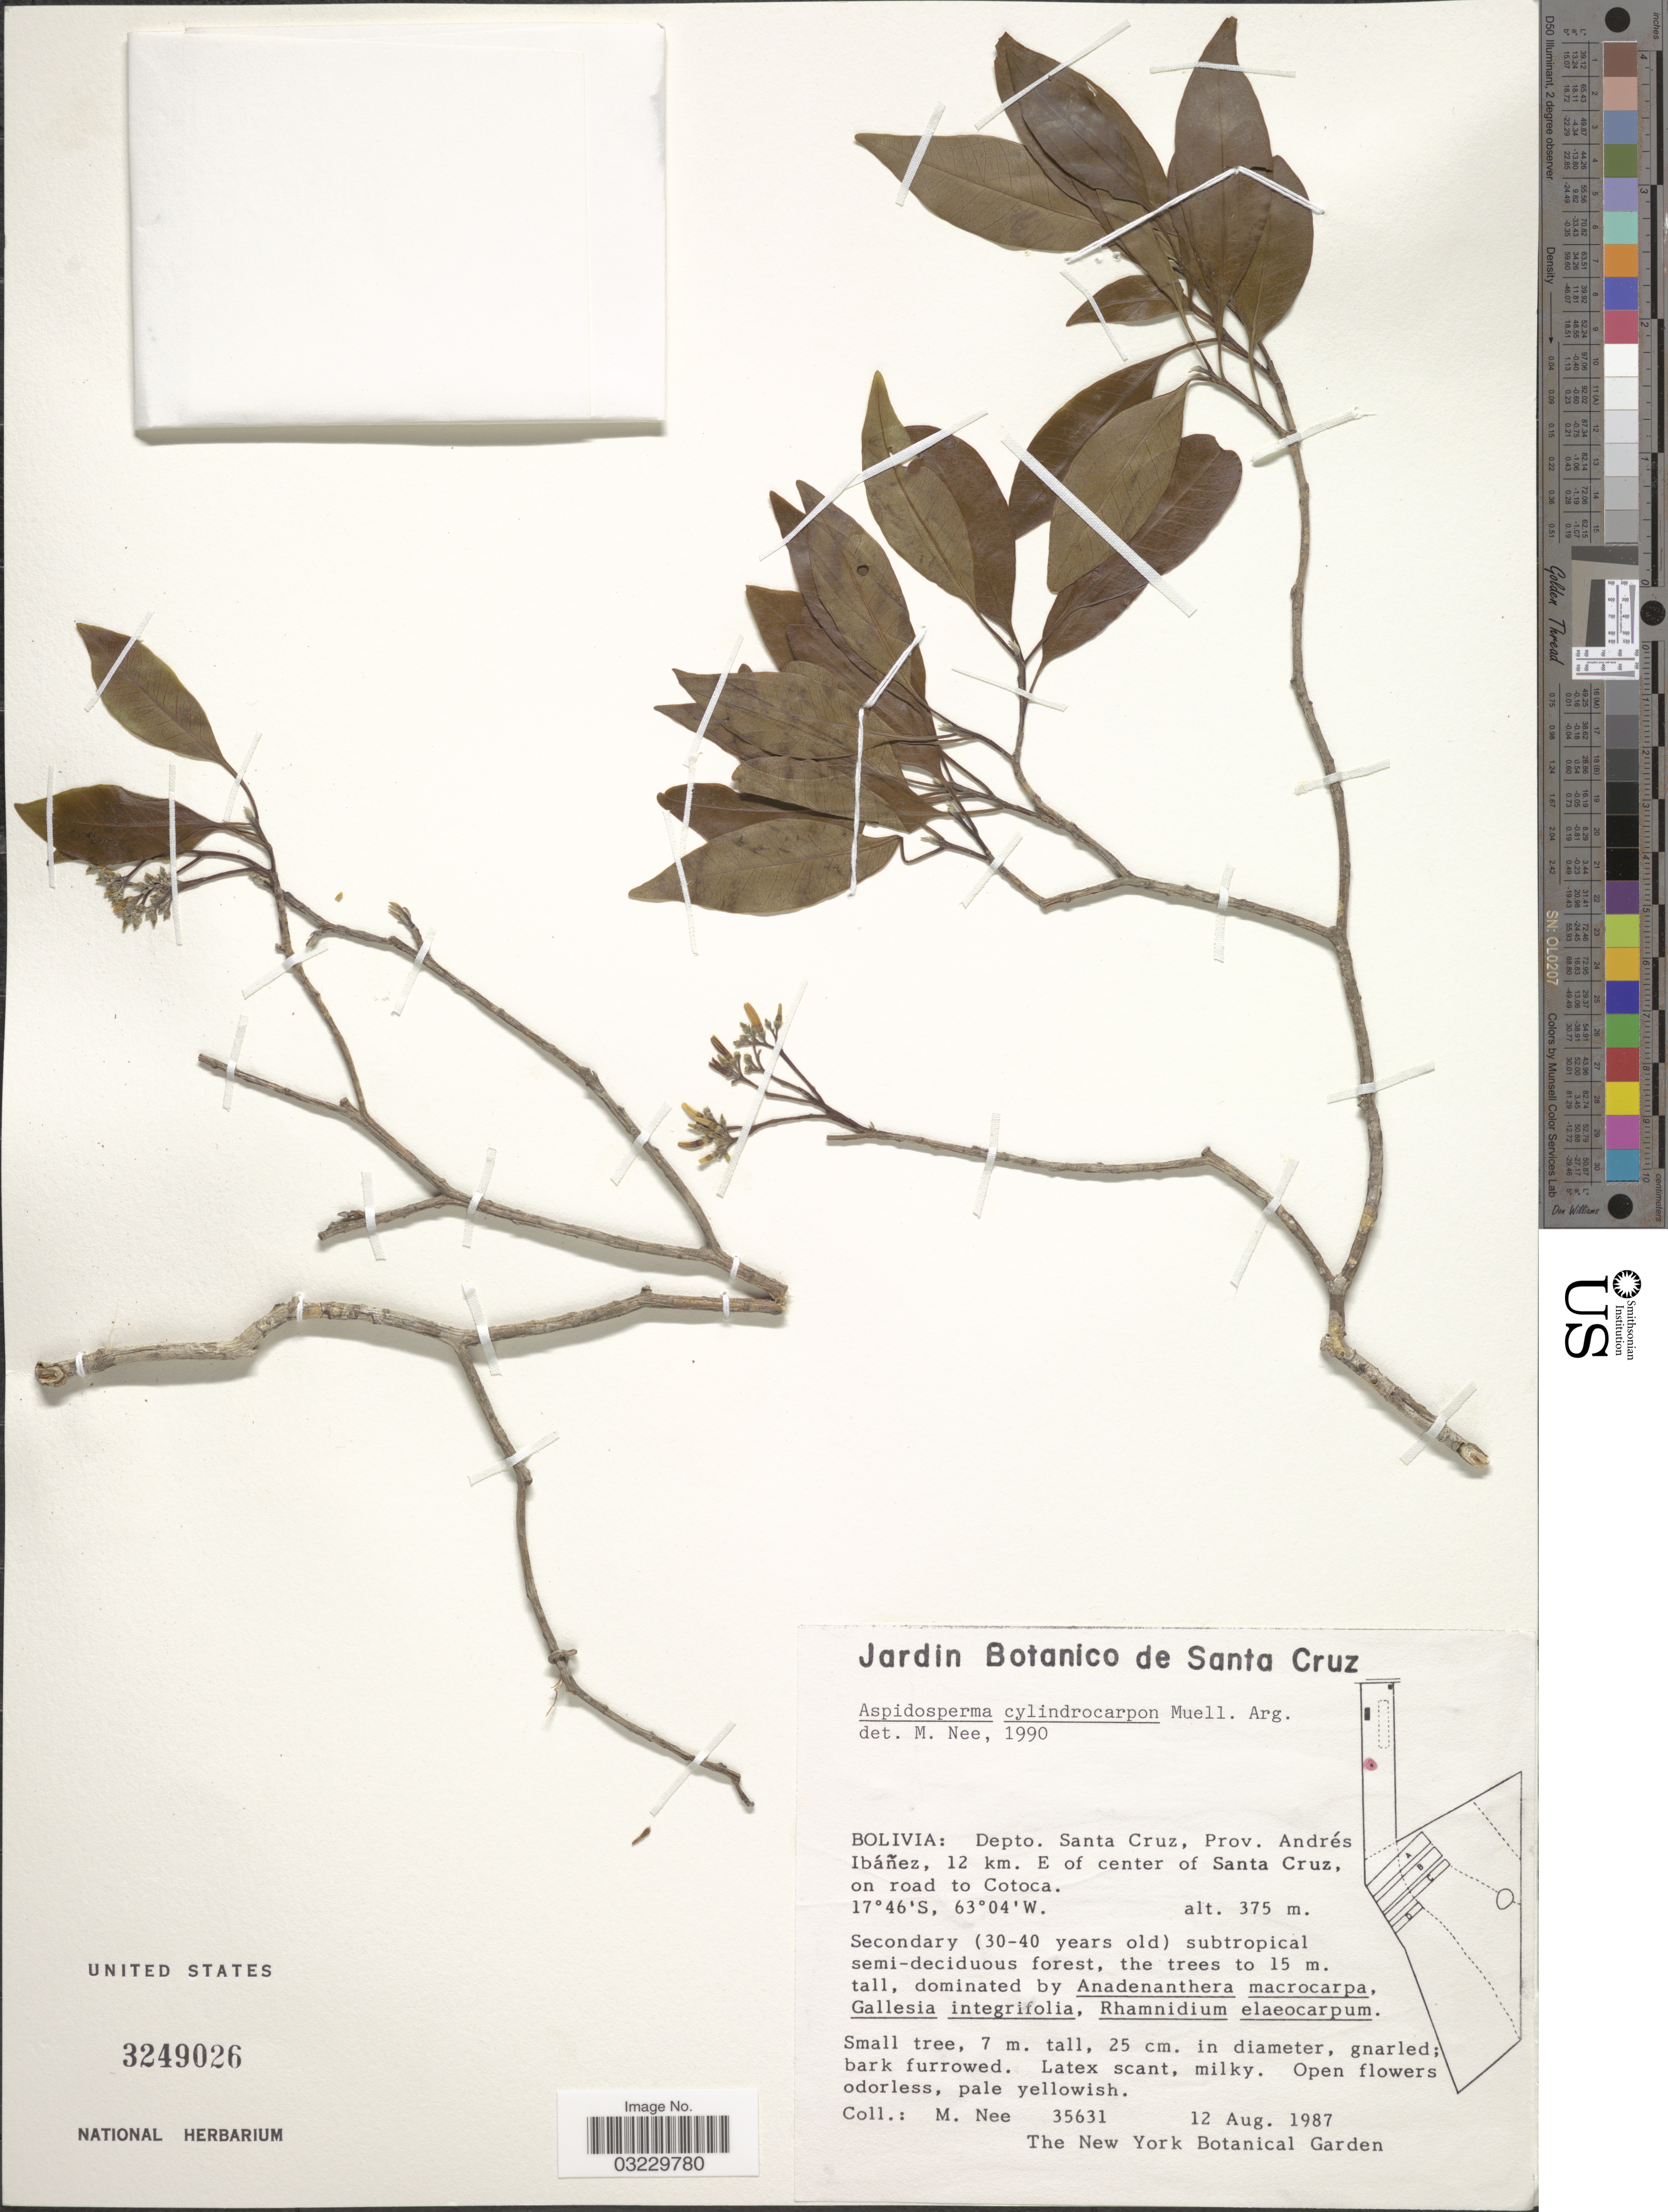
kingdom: Plantae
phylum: Tracheophyta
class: Magnoliopsida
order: Gentianales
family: Apocynaceae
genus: Aspidosperma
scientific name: Aspidosperma cylindrocarpon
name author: Müll. Arg.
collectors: M. Nee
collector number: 35631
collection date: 1987-08-12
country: Bolivia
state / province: Santa Cruz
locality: Depto. Santa Cruz, Prov. Andrés Ibáñez, 12 km. E of center of Santa Cruz, on road to Cotoca.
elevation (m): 375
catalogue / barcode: US 3249026